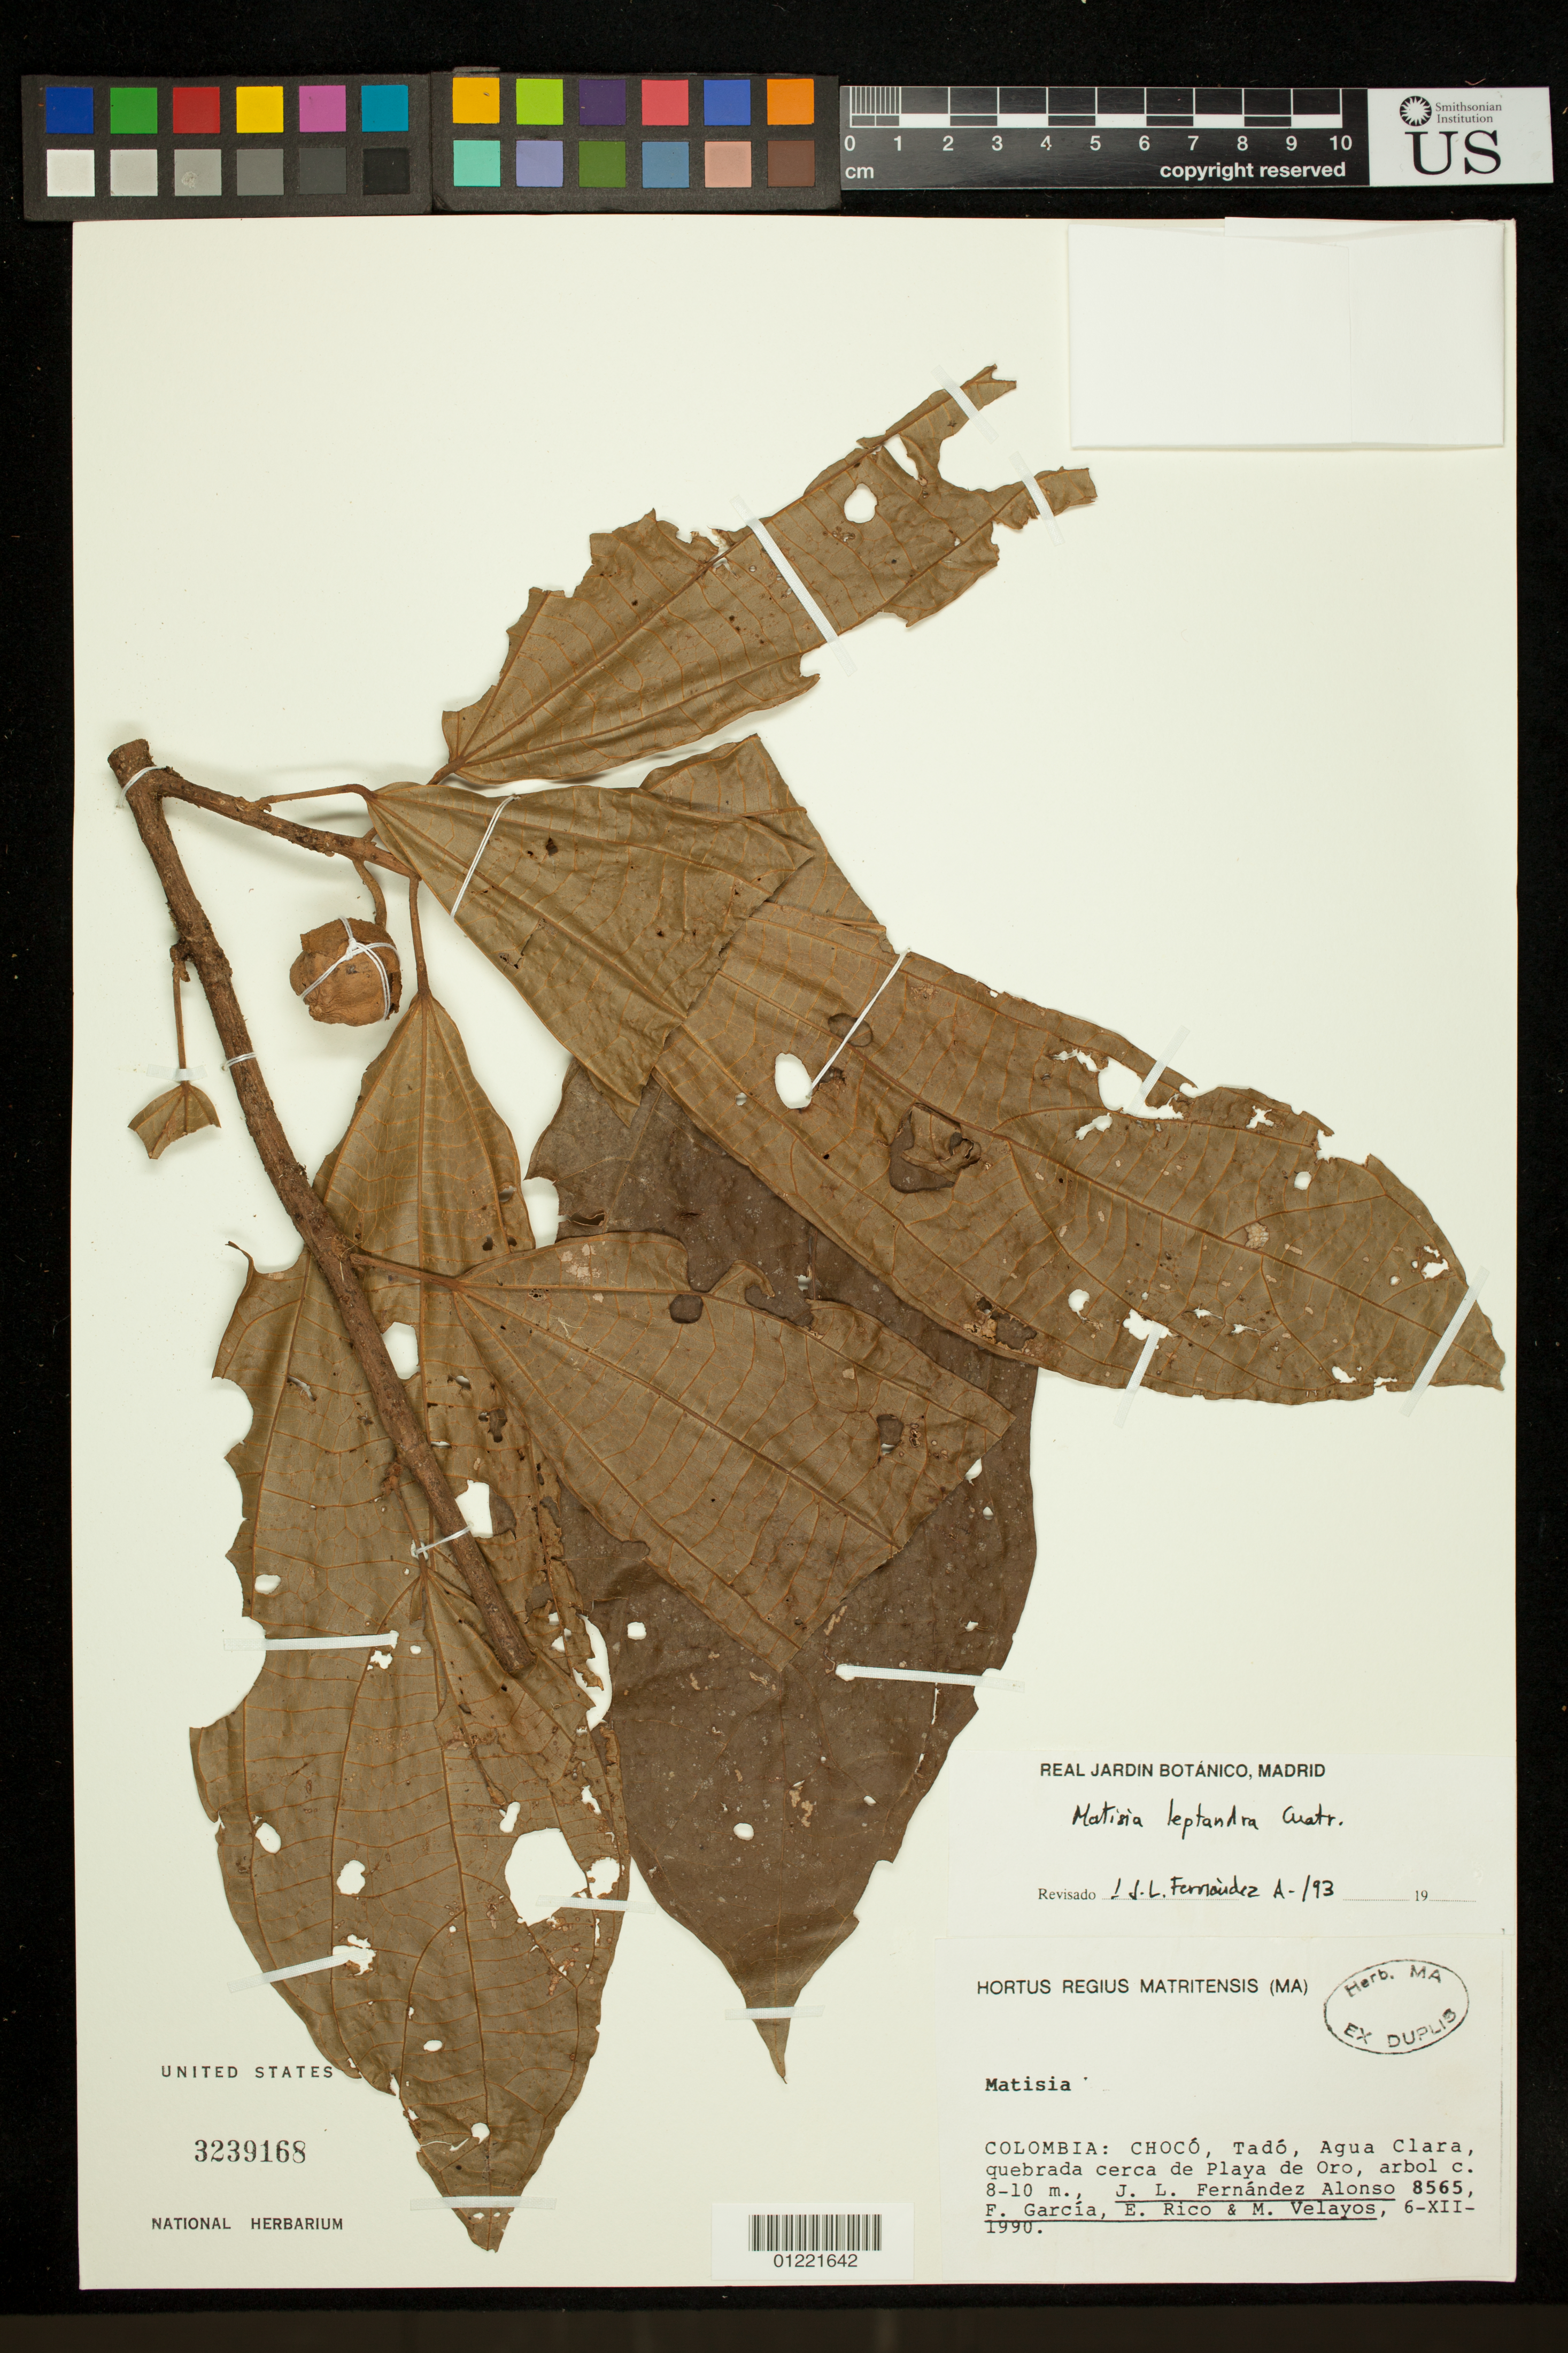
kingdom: Plantae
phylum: Tracheophyta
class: Magnoliopsida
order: Malvales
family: Malvaceae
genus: Matisia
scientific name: Matisia leptandra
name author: (Cuatrec.) Cuatrec.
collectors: J. L. Fernández-Alonso, F. Garcia, E. Rico & M. Velayos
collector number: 8565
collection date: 1990-12-06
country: Colombia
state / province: Choco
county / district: Tadó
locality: Agua Clara, quebrada cerca de Playa de Oro.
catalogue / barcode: US 3239168